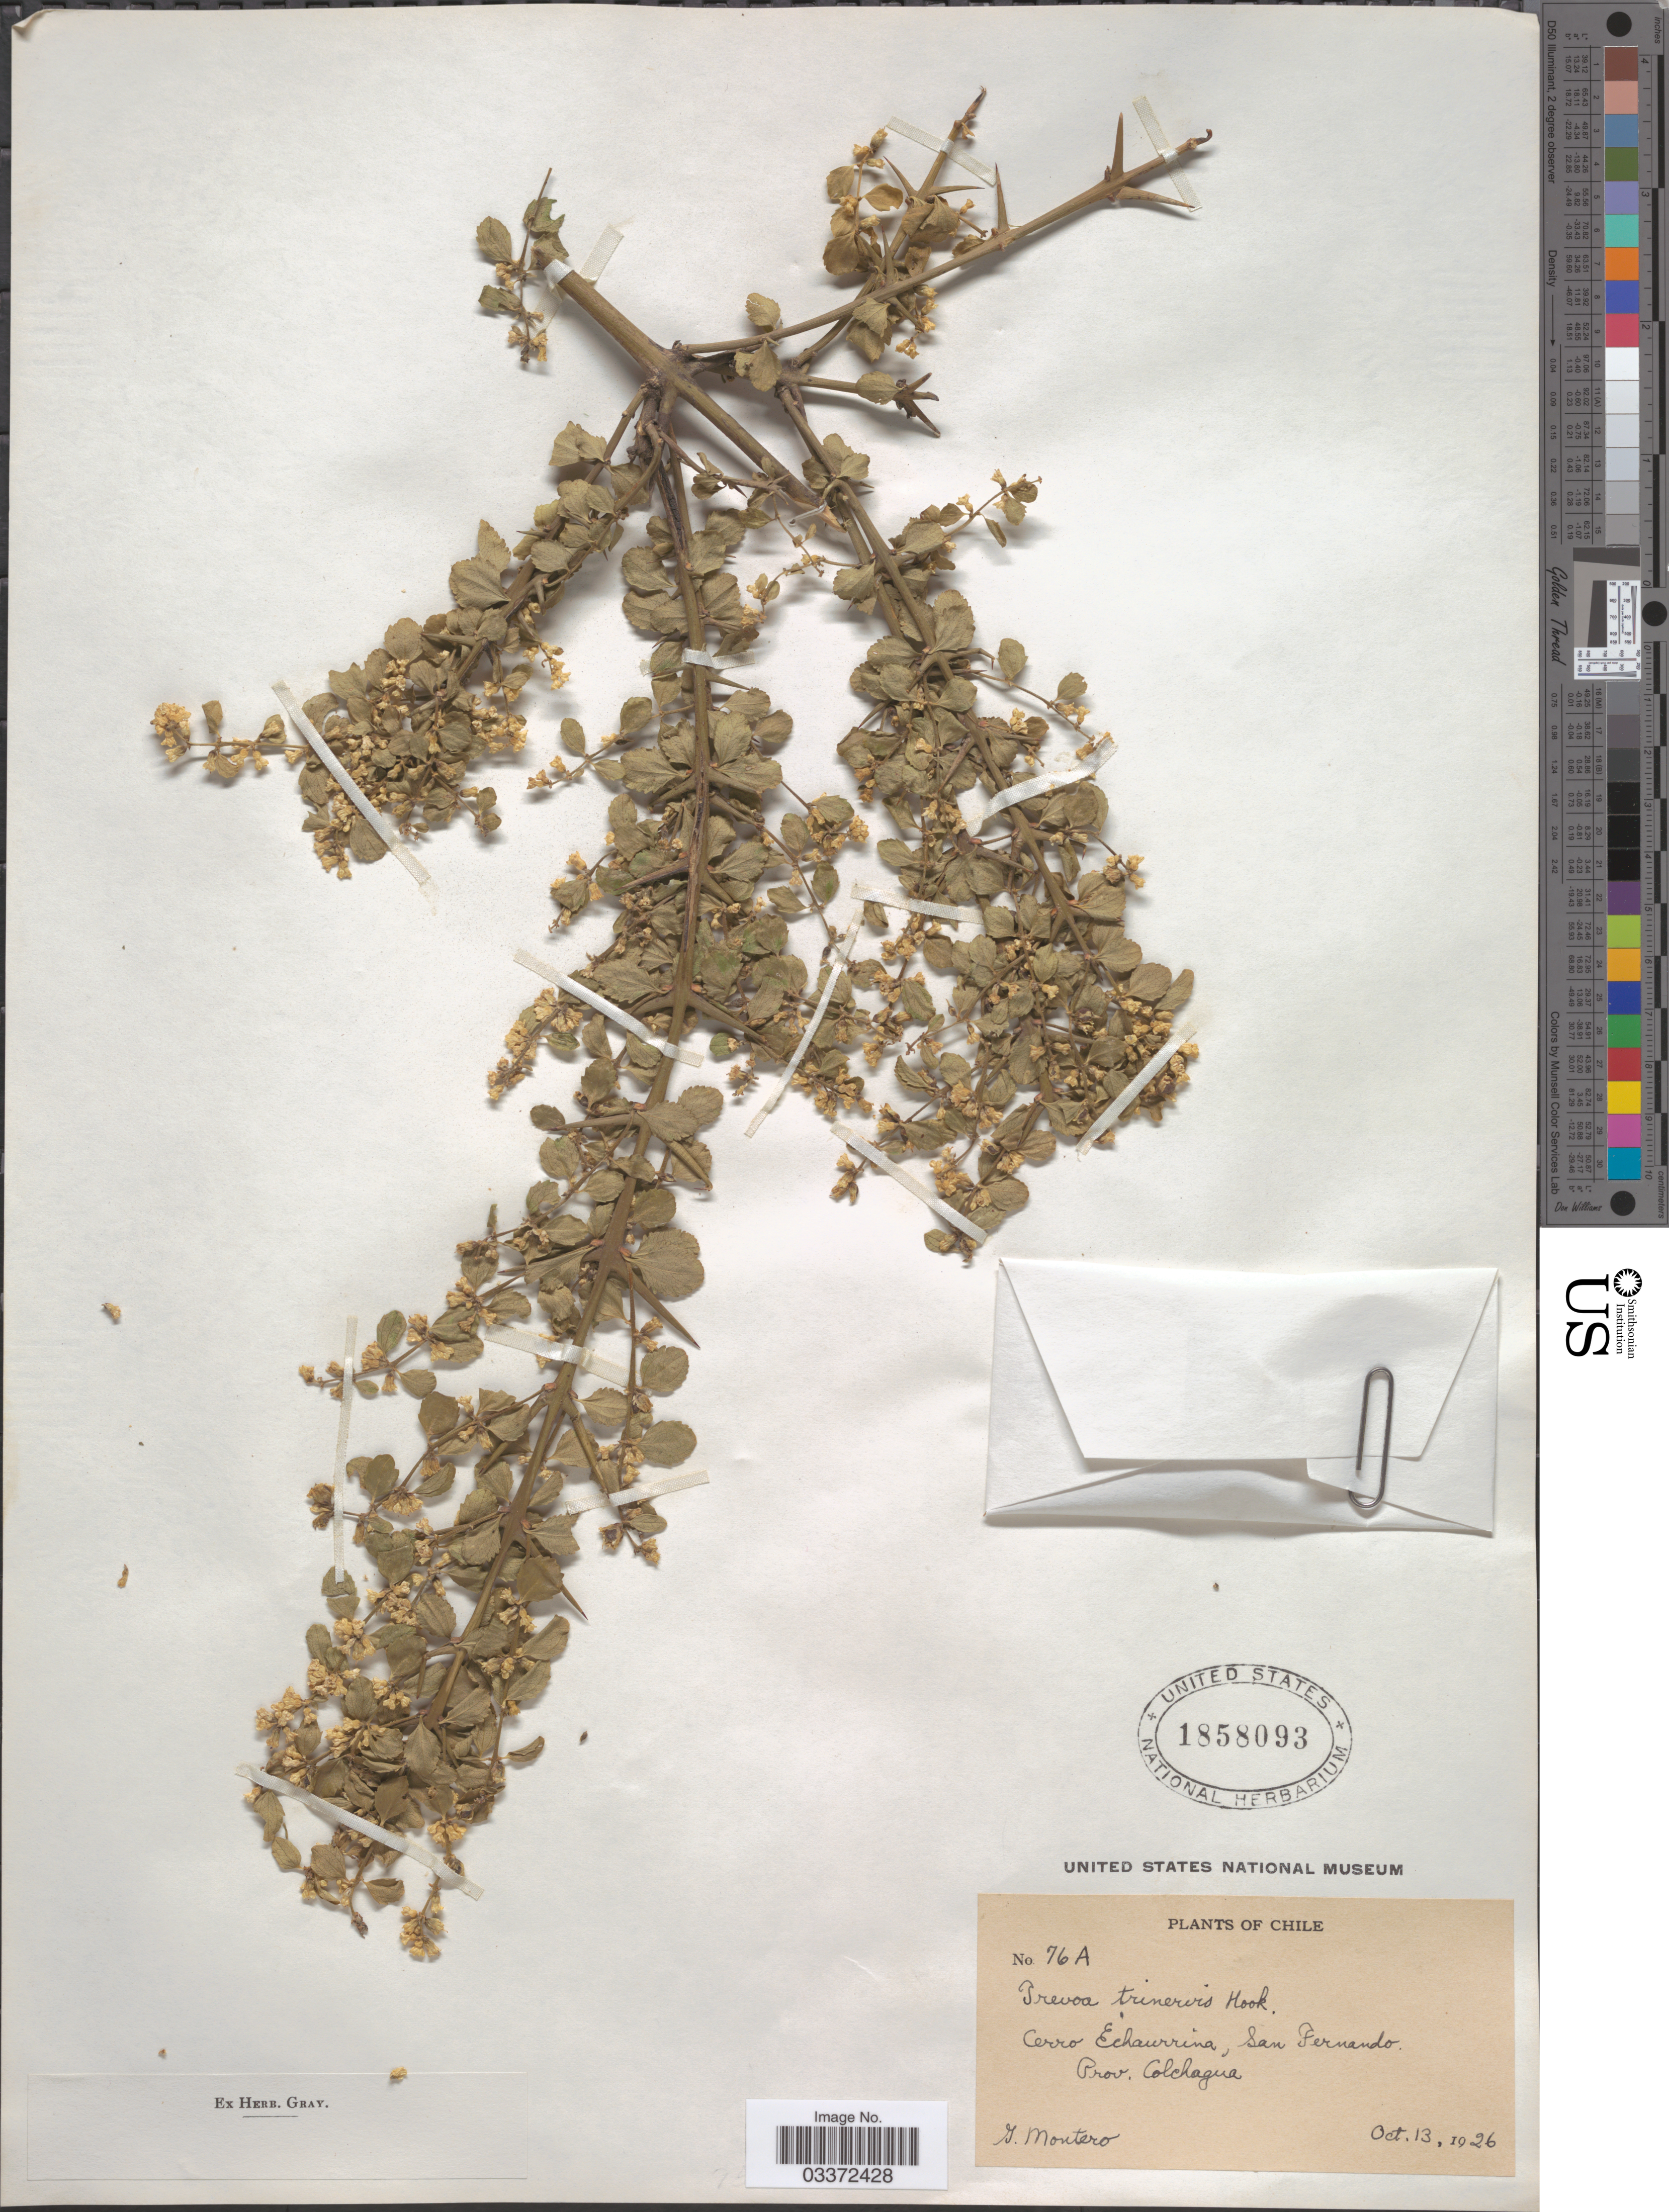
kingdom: Plantae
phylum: Tracheophyta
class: Magnoliopsida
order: Rosales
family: Rhamnaceae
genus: Trevoa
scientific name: Trevoa trinervia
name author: Gillies & Hook.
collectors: G. Montero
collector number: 76A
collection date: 1926-10-13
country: Chile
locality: Cerro Echuarrina, San Fernando, Prov. Colchagua.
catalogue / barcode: US 1858093